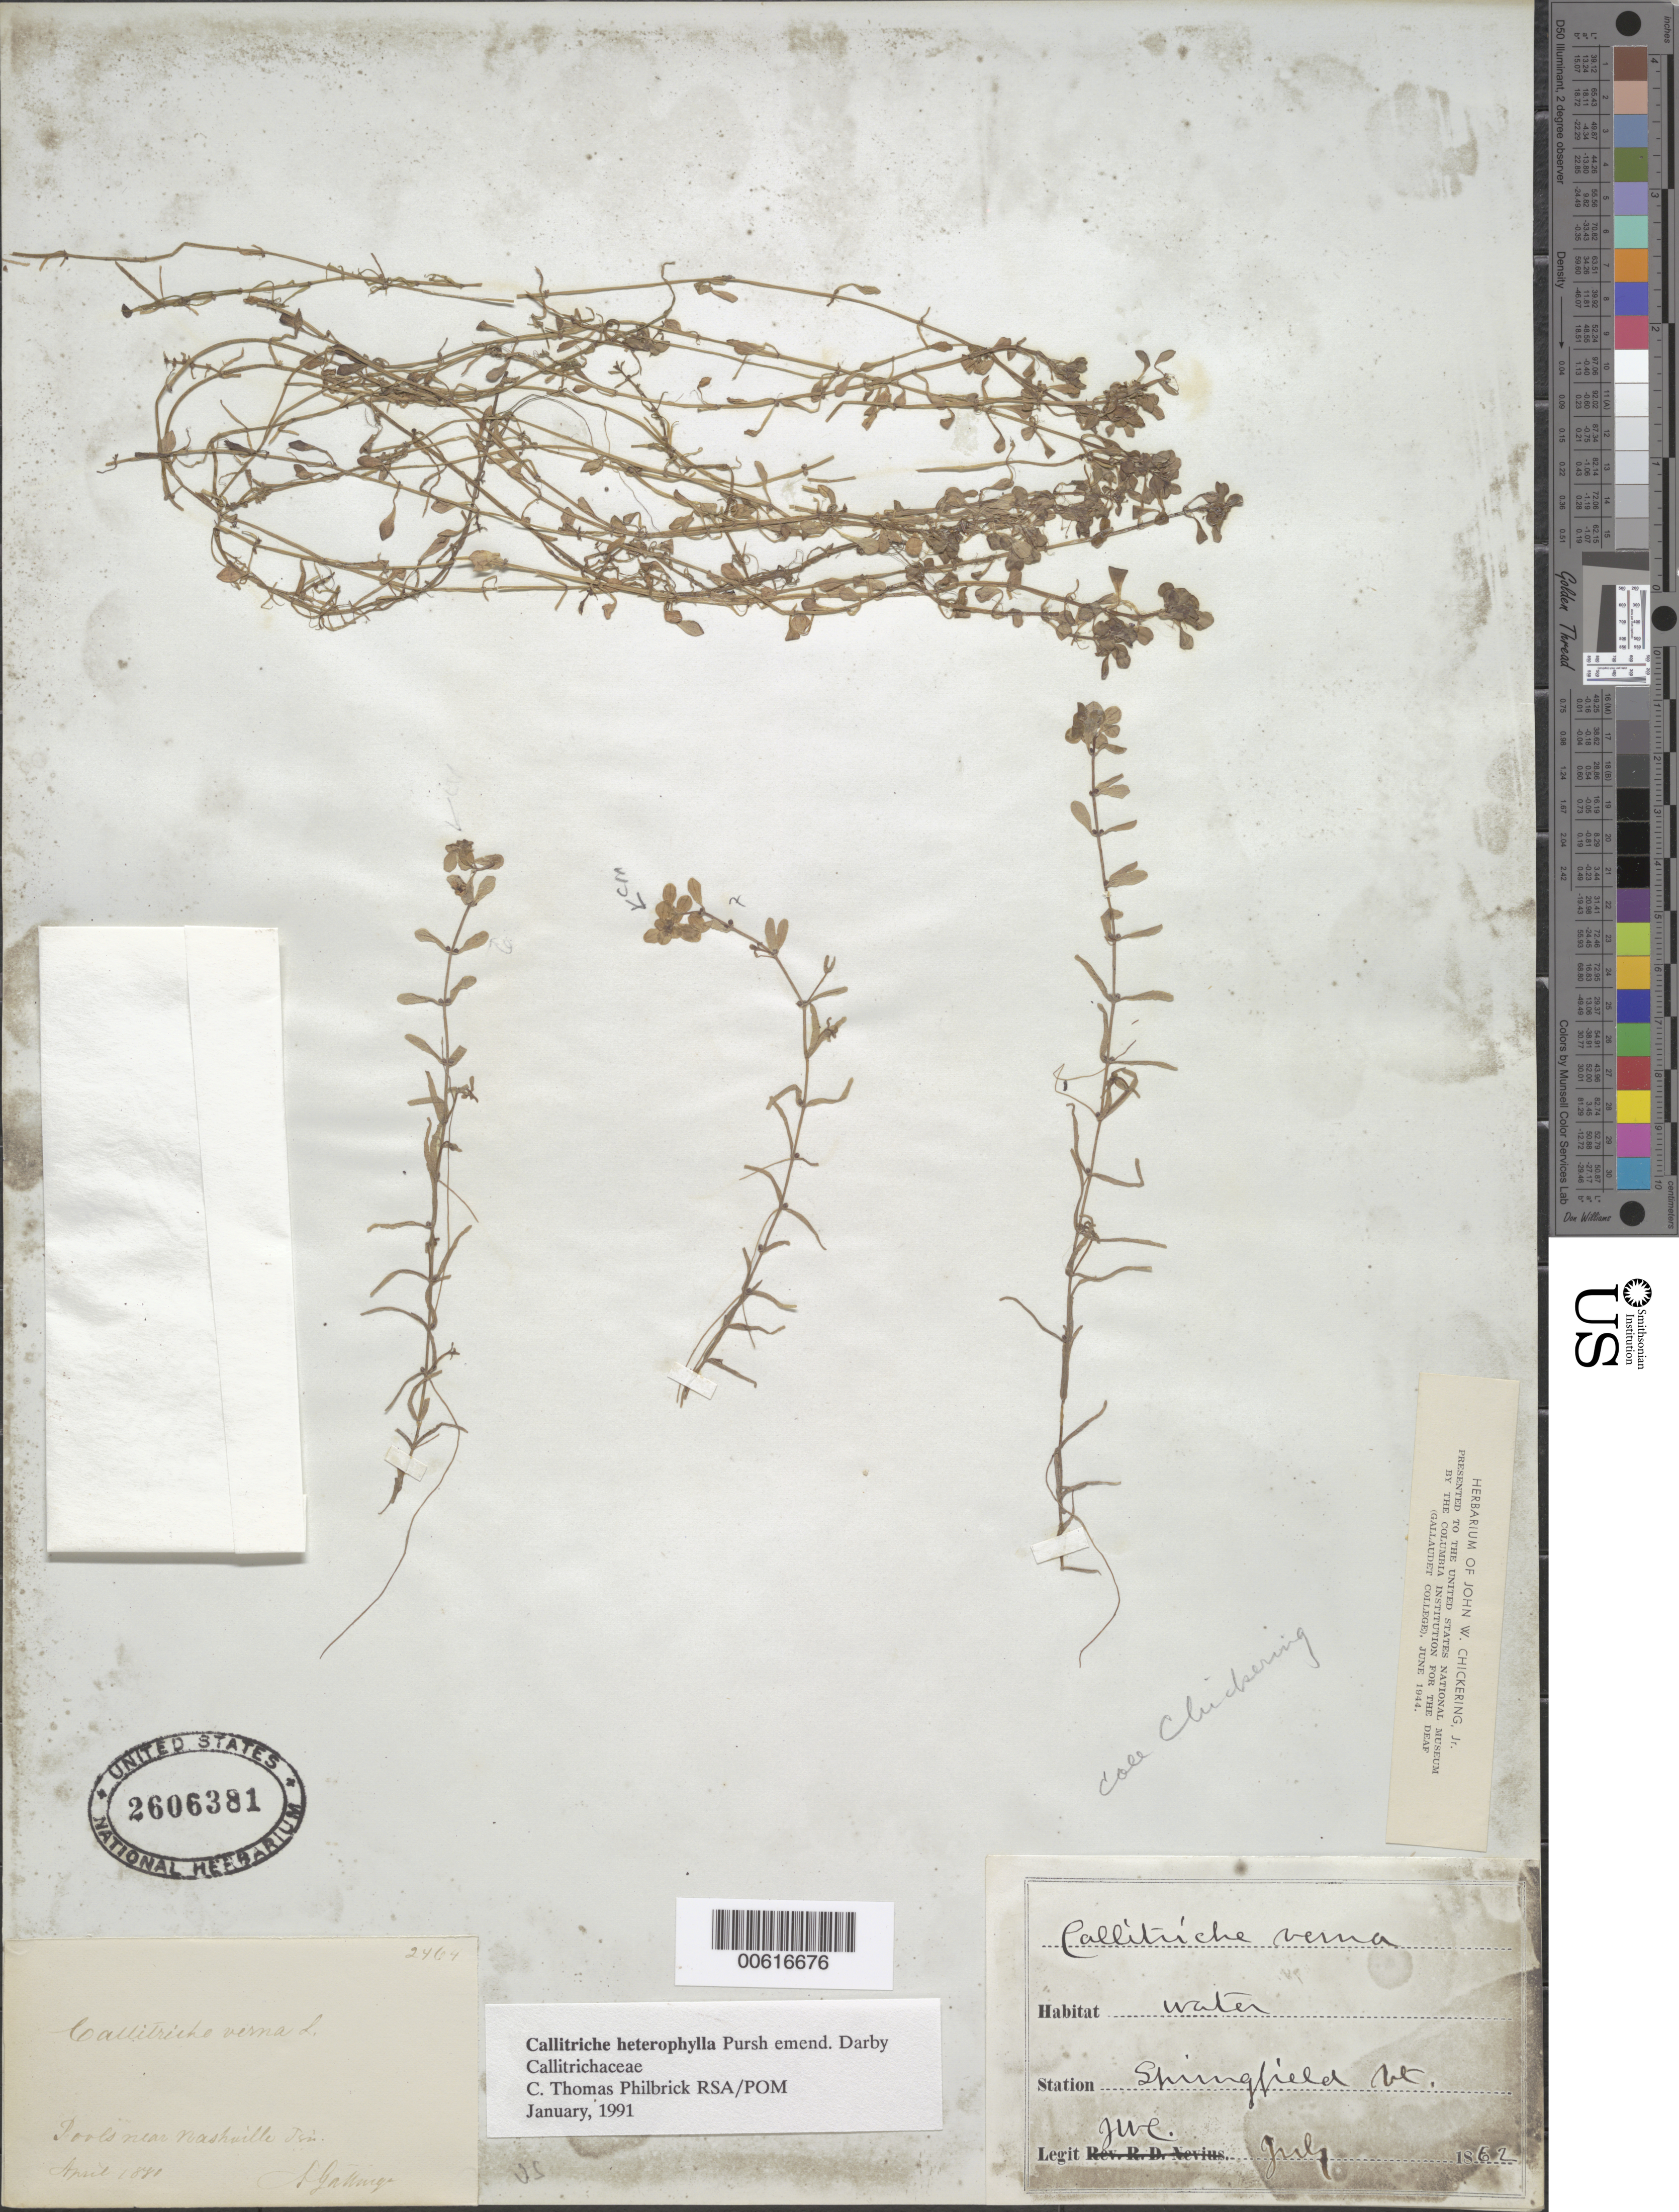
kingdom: Plantae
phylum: Tracheophyta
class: Magnoliopsida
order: Lamiales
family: Plantaginaceae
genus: Callitriche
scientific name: Callitriche heterophylla Pursh emend. Darby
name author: Pursh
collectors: J. W. Chickering Jr.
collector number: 2464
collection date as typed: Jul 1862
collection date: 1862-07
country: United States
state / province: Vermont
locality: Springfield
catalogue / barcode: US 2606381